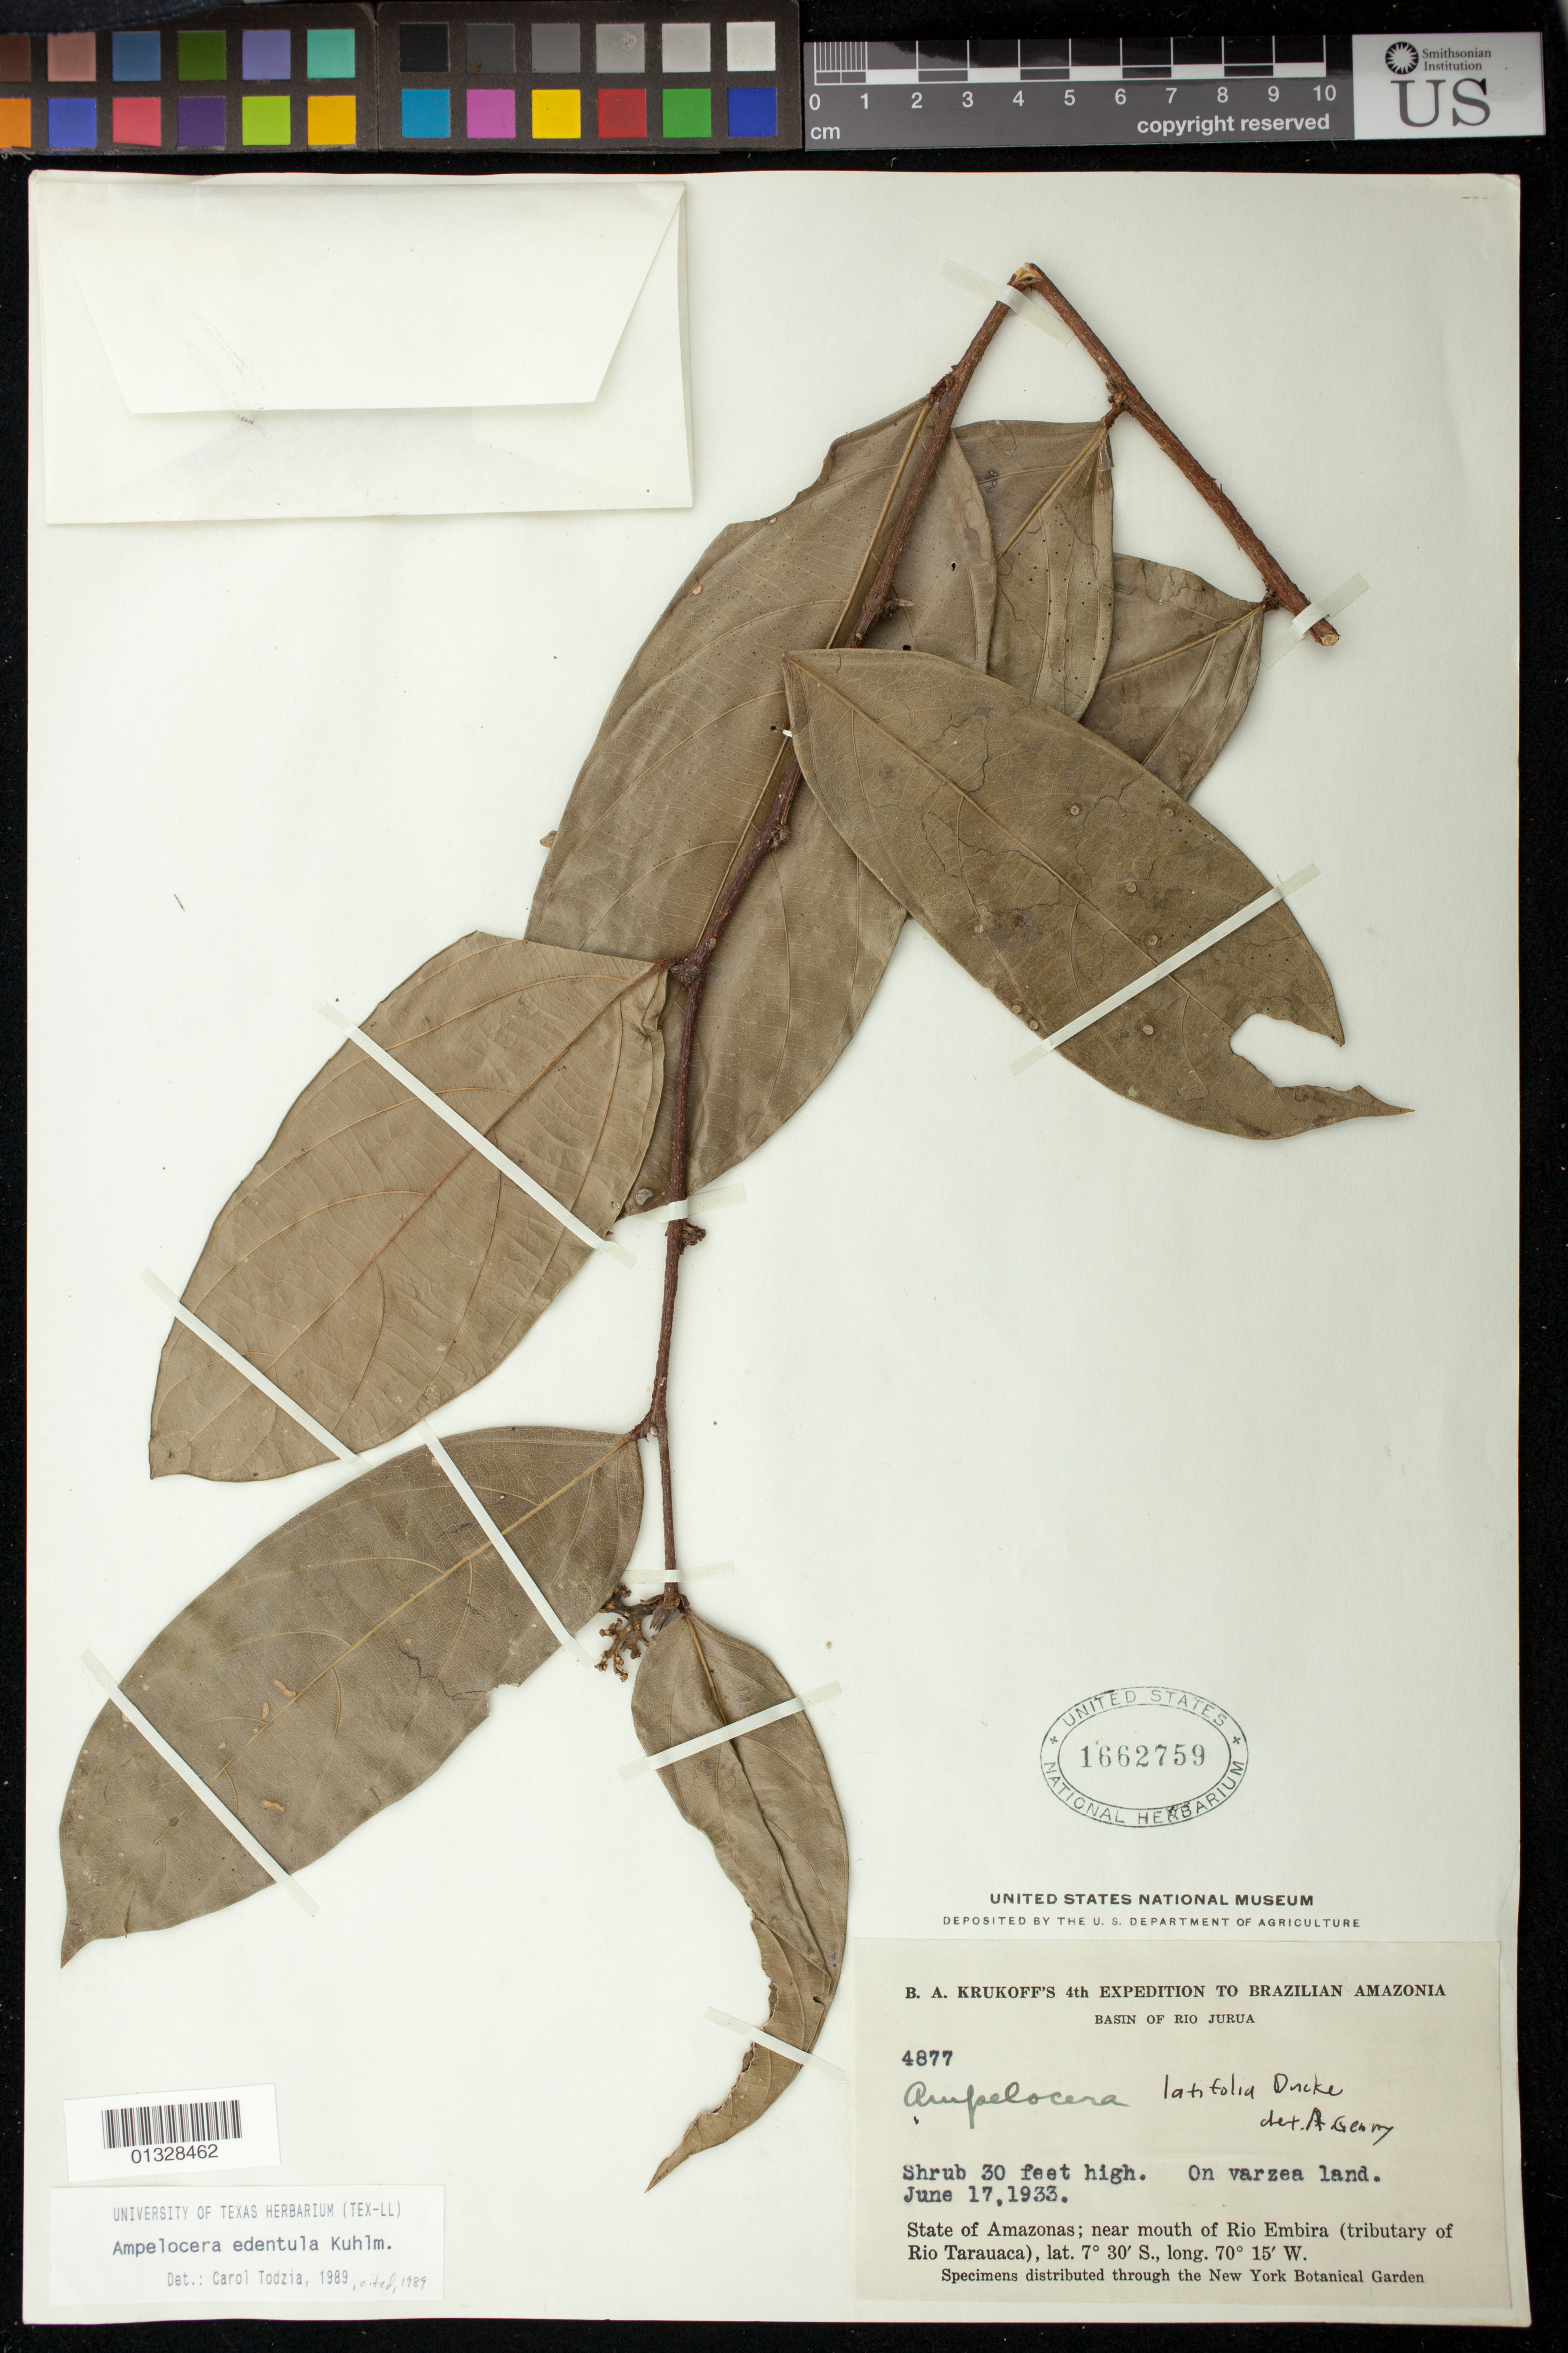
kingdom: Plantae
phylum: Tracheophyta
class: Magnoliopsida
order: Rosales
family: Cannabaceae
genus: Ampelocera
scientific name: Ampelocera edentula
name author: Kuhlm.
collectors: B. A. Krukoff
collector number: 4877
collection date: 1933-06-17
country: Brazil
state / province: Amazonas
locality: near mouth of Rio Embira (tributary of Rio Tarauaca)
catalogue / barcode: US 1662759